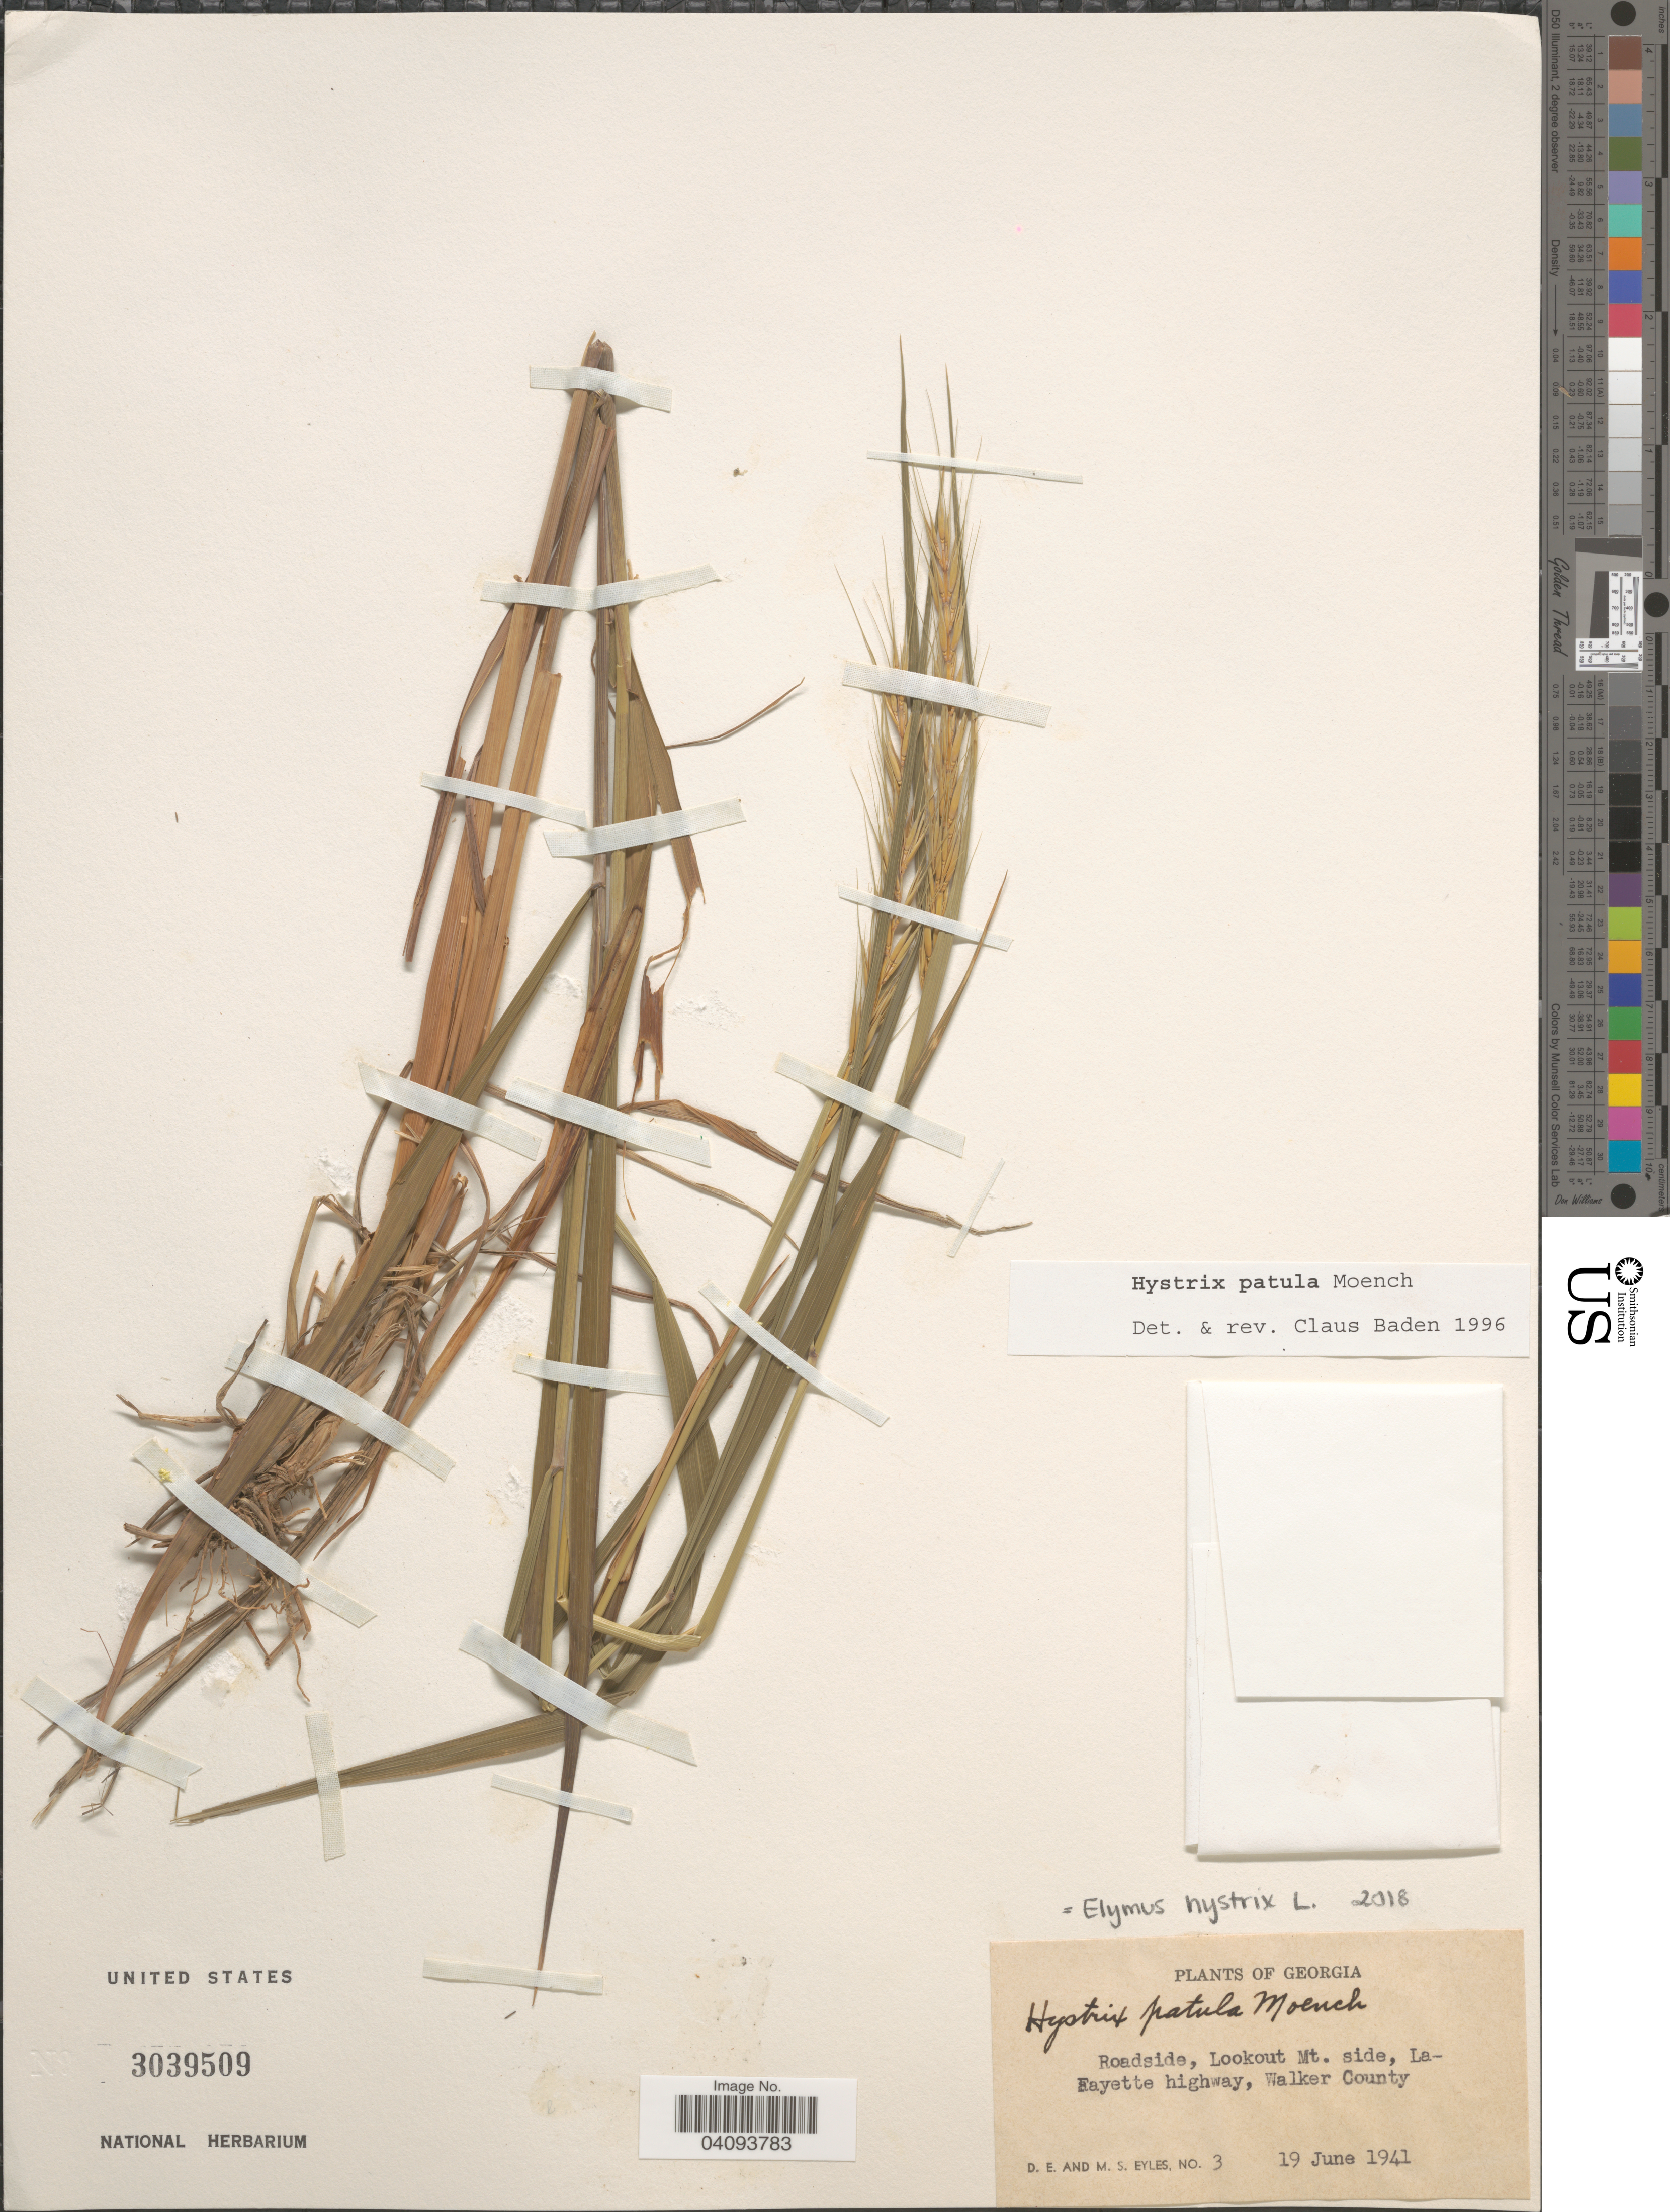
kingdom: Plantae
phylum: Tracheophyta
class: Liliopsida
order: Poales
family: Poaceae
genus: Elymus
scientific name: Elymus hystrix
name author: L.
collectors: D. Eyles & M. Eyles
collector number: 3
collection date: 1941-06-19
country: United States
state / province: Georgia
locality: Roadside, Lookout Mt. side, La-Fayette highway, Walker County.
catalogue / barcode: US 3039509